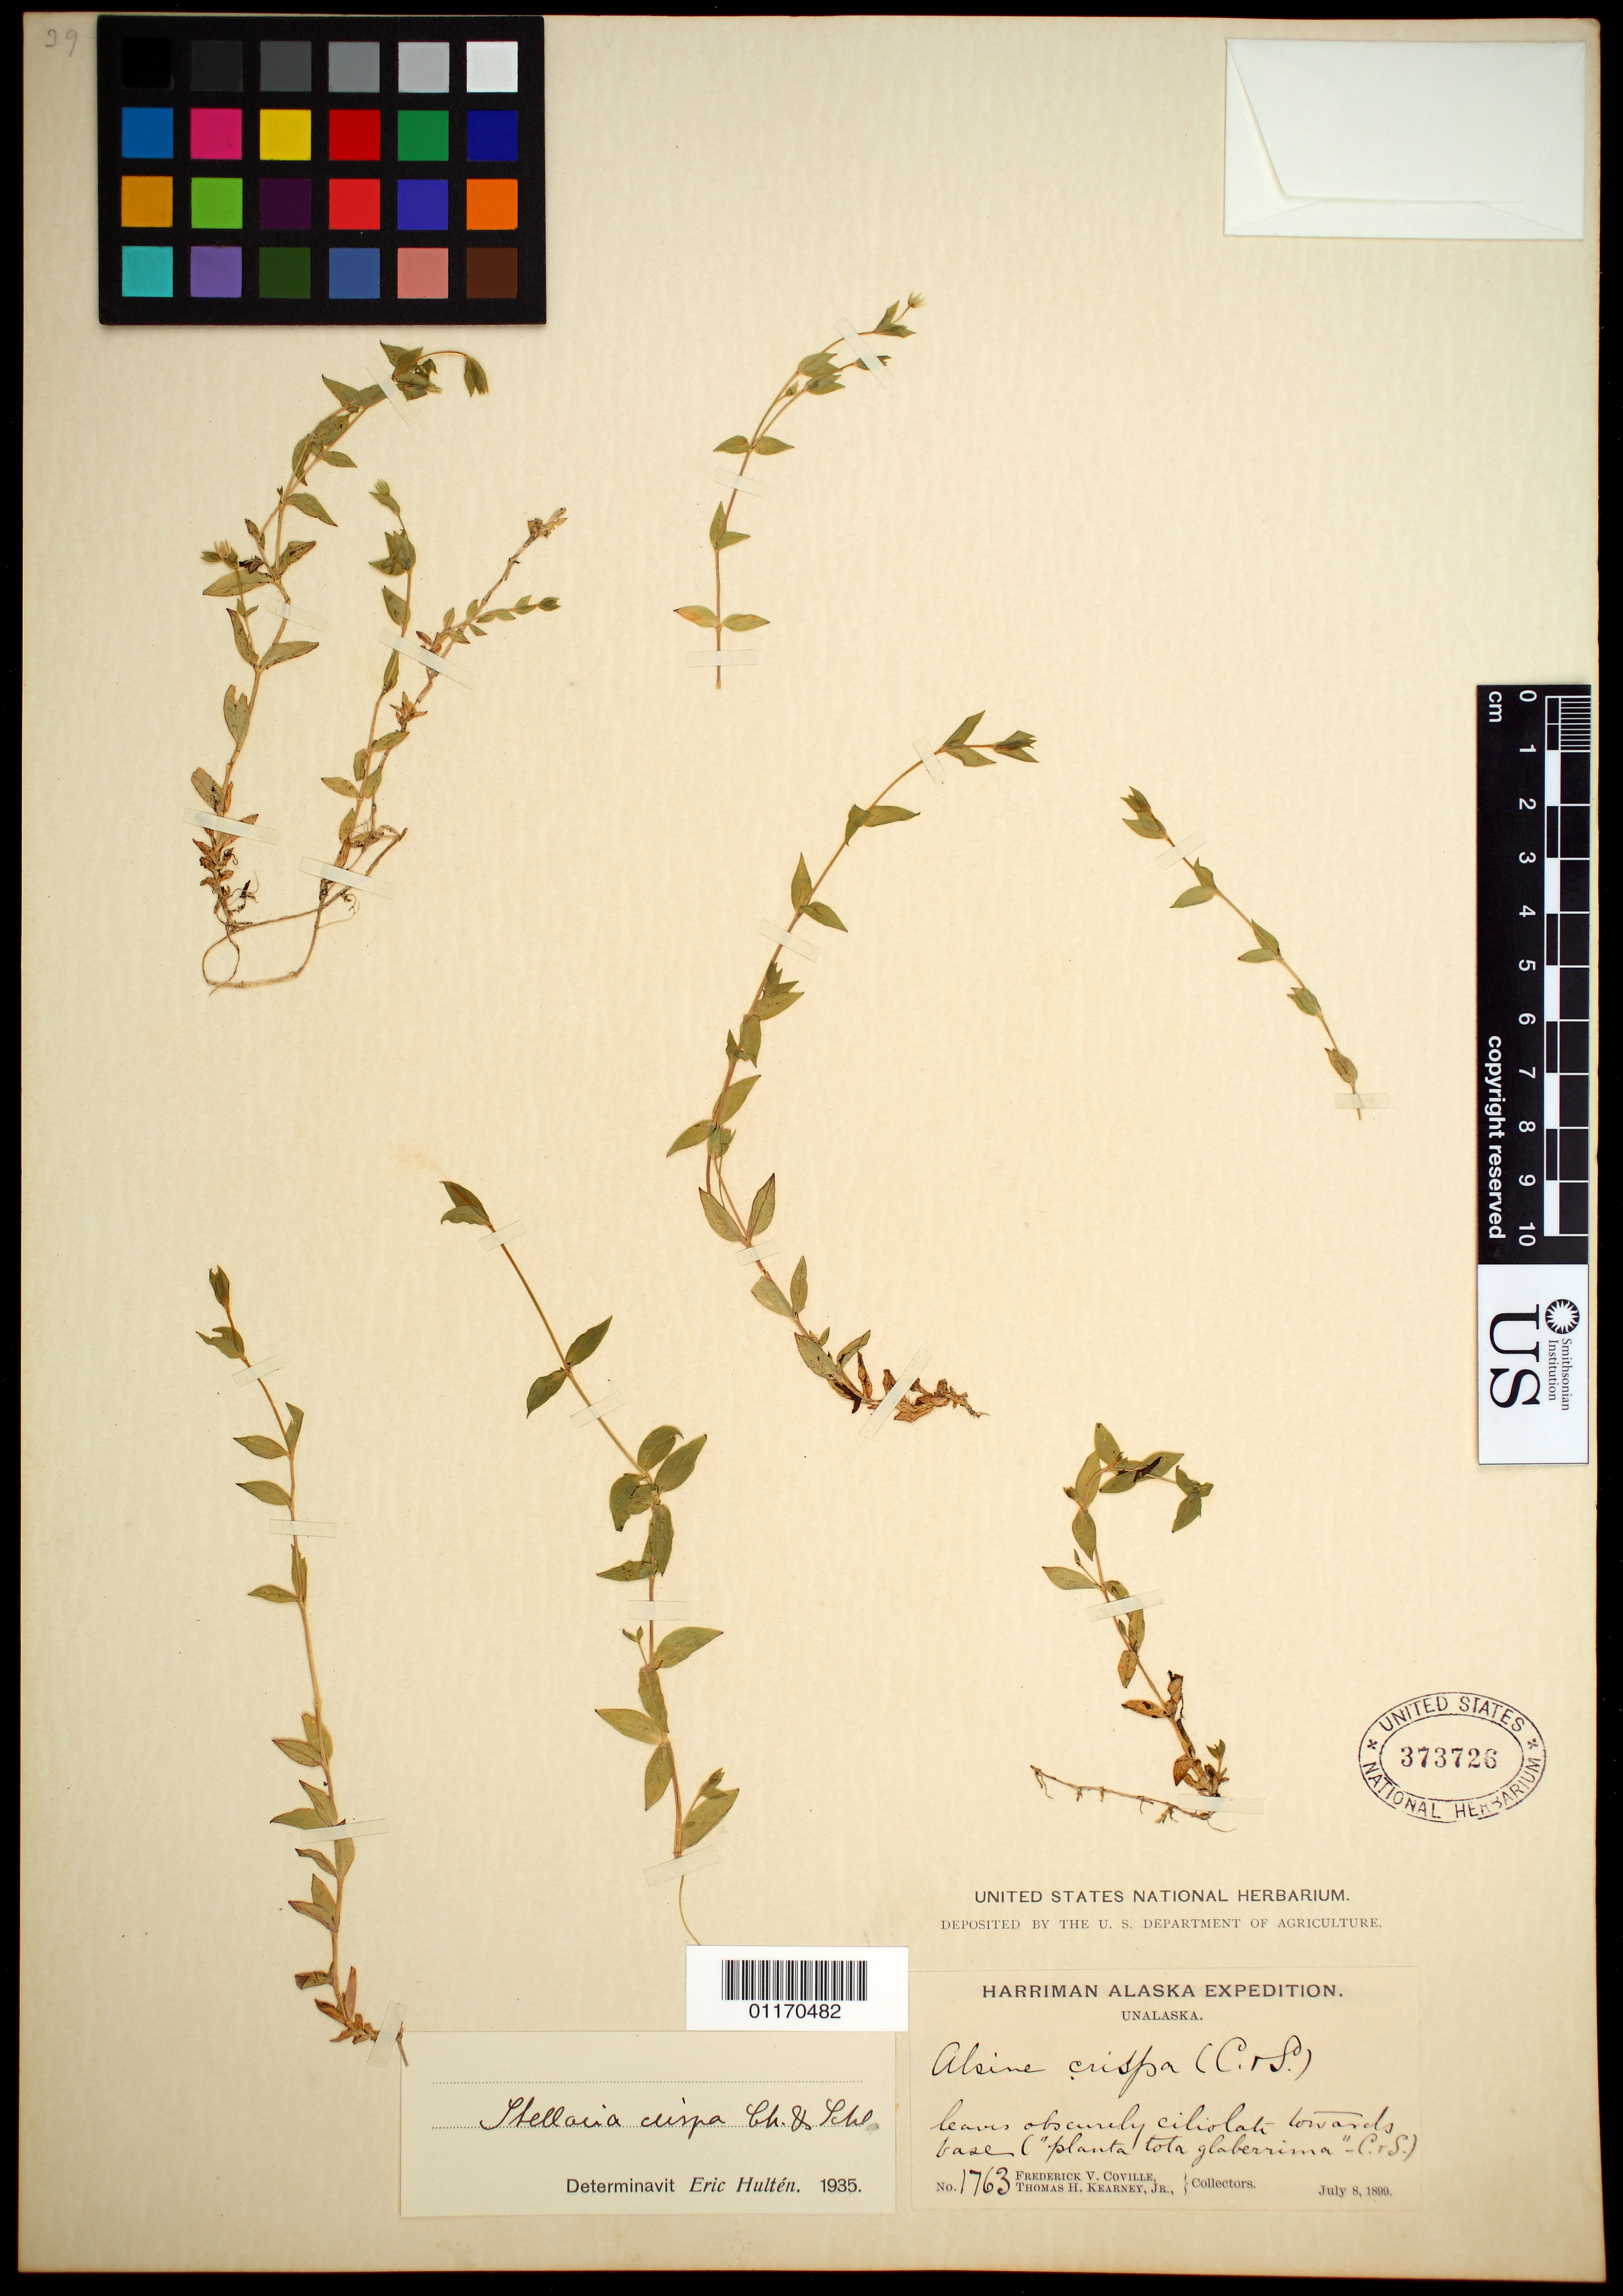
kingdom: Plantae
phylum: Tracheophyta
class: Magnoliopsida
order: Caryophyllales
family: Caryophyllaceae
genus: Stellaria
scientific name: Stellaria crispa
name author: Cham. & Schltdl.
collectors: F. V. Coville & T. H. Kearney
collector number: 1763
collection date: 1899-07-08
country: United States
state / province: Alaska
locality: Unalaska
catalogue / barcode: US 373726